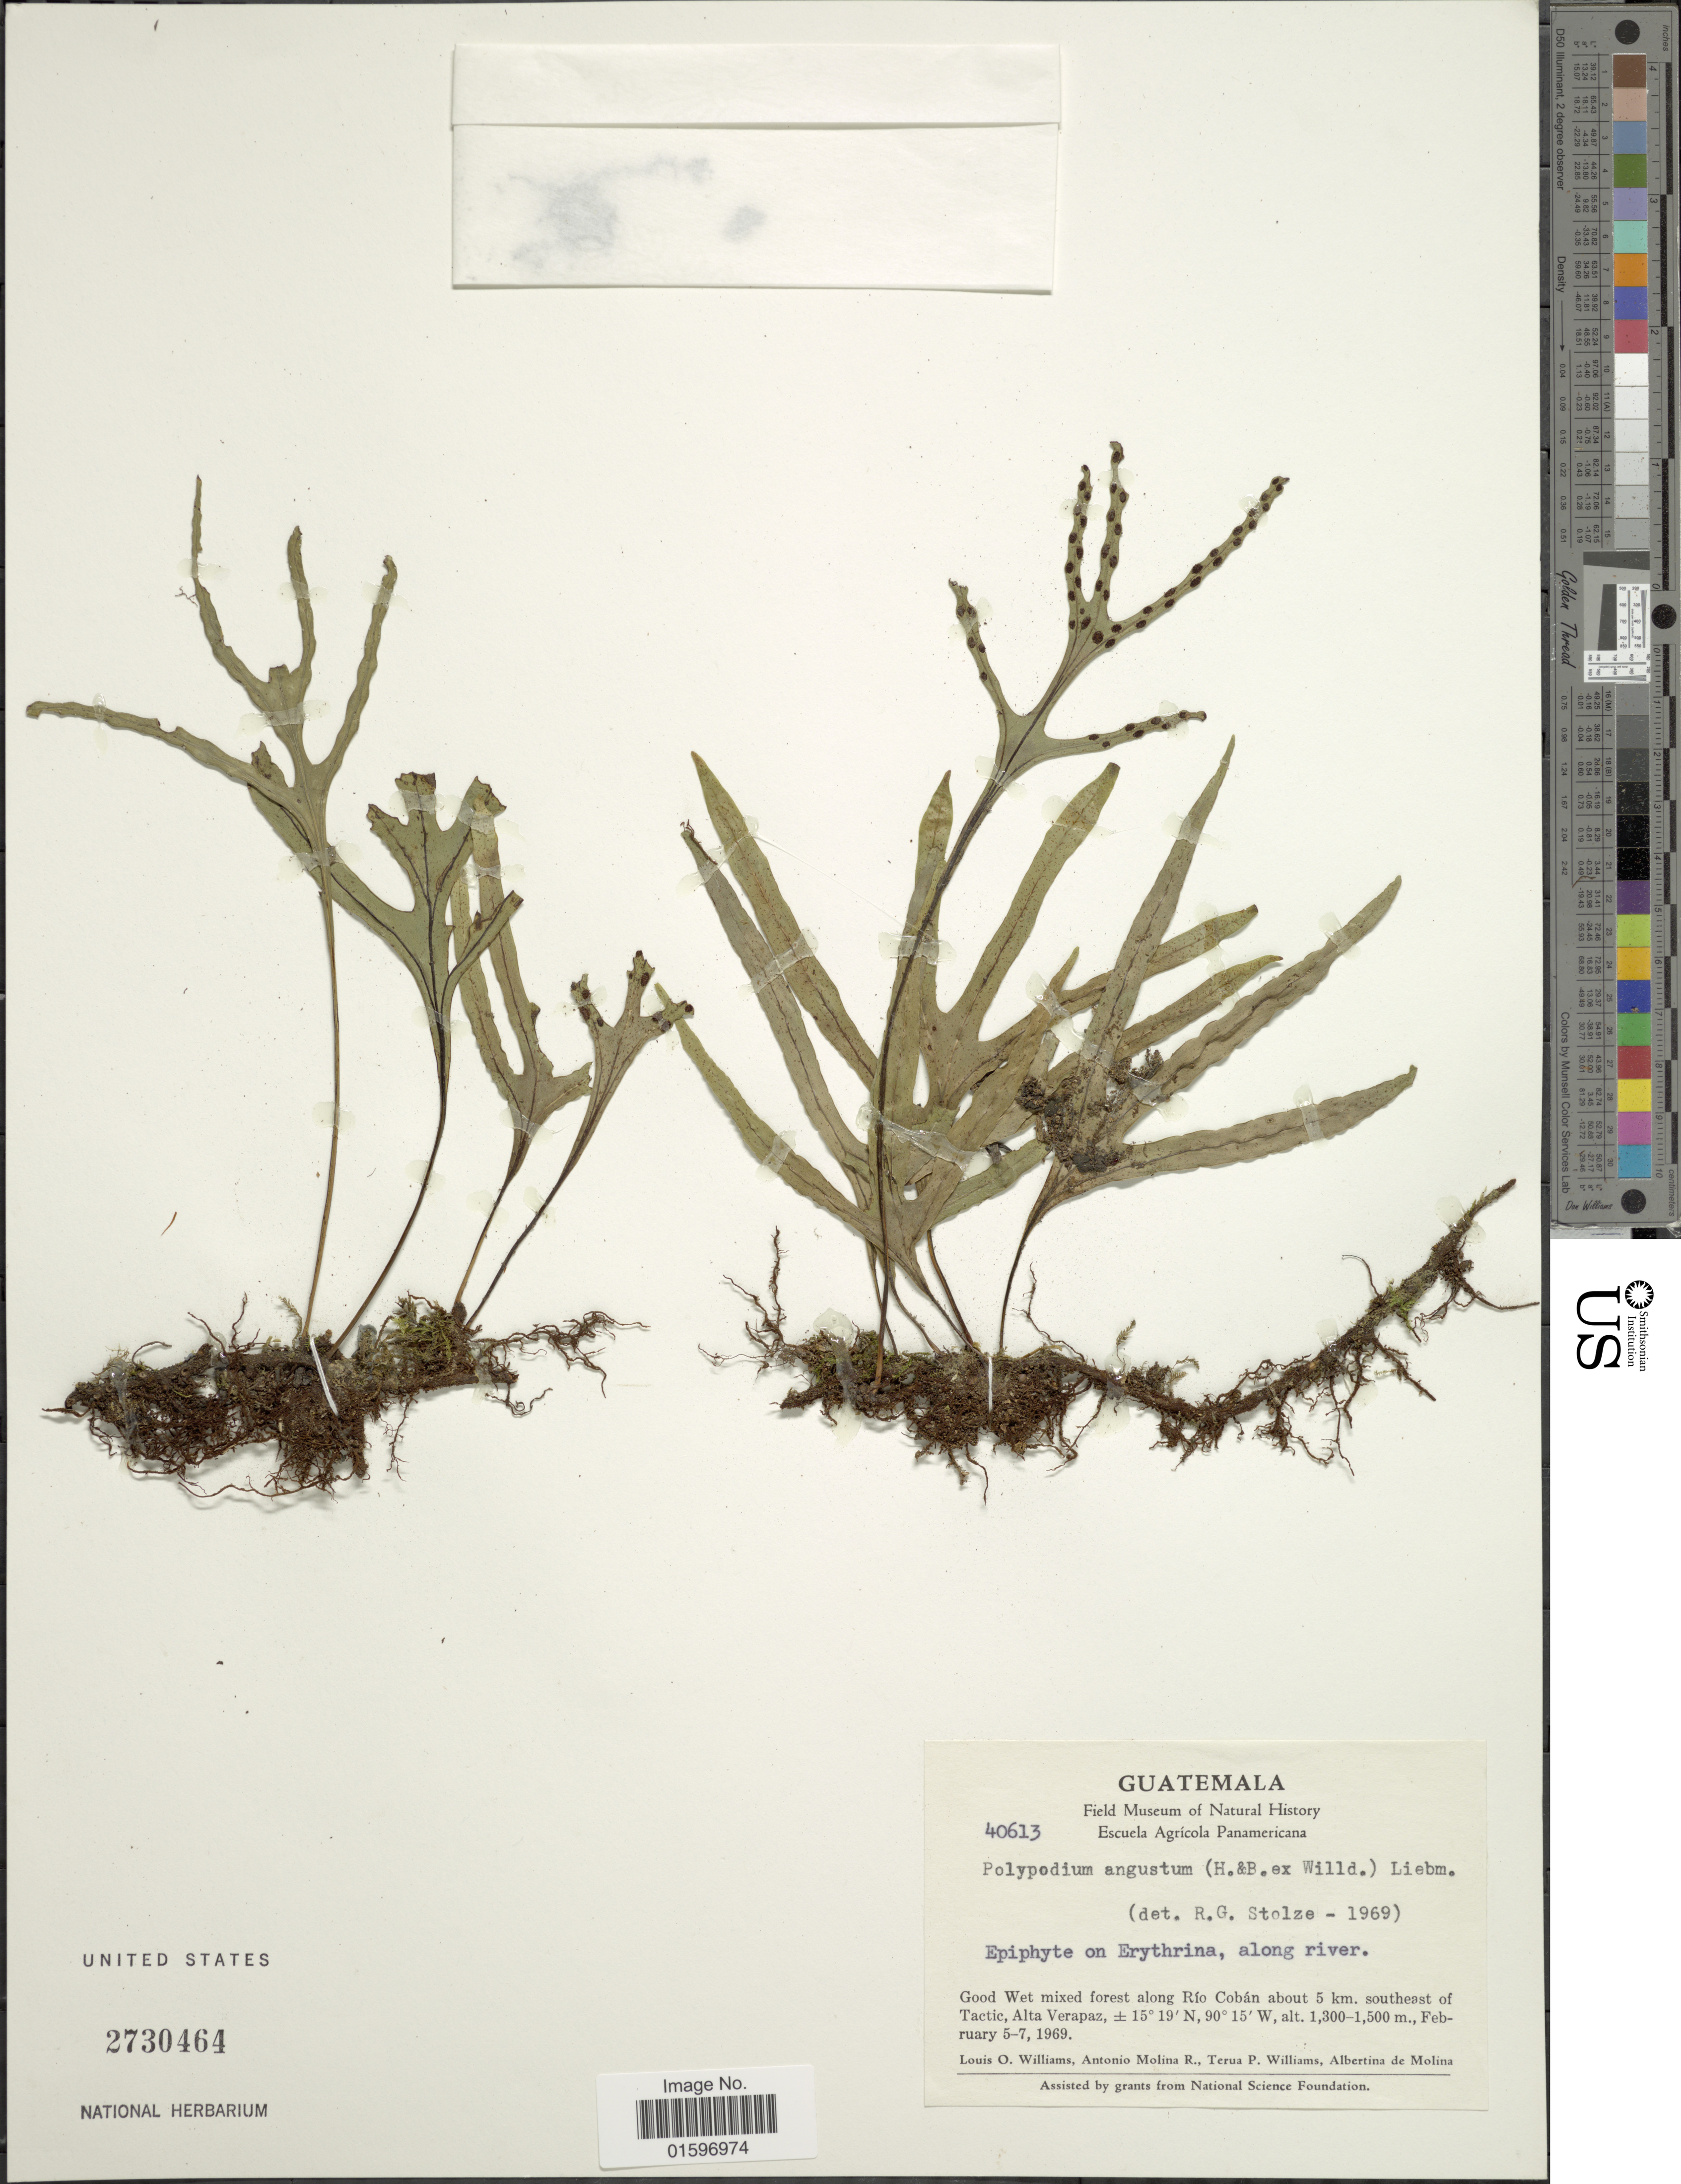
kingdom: Plantae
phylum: Tracheophyta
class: Polypodiopsida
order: Polypodiales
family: Polypodiaceae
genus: Pleopeltis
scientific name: Pleopeltis angusta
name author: Humb. & Bonap. ex Willd.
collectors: L. O. Williams, A. Molina R., T. P. Williams & A. R. Molina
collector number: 40613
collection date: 1969-02-05/1969-02-07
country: Guatemala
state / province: Alta Verapaz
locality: Good Wet mixed forest along Río Cobán about 5 km. southeast of Tactic, Alta Verapaz.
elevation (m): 1300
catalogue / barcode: US 2730464